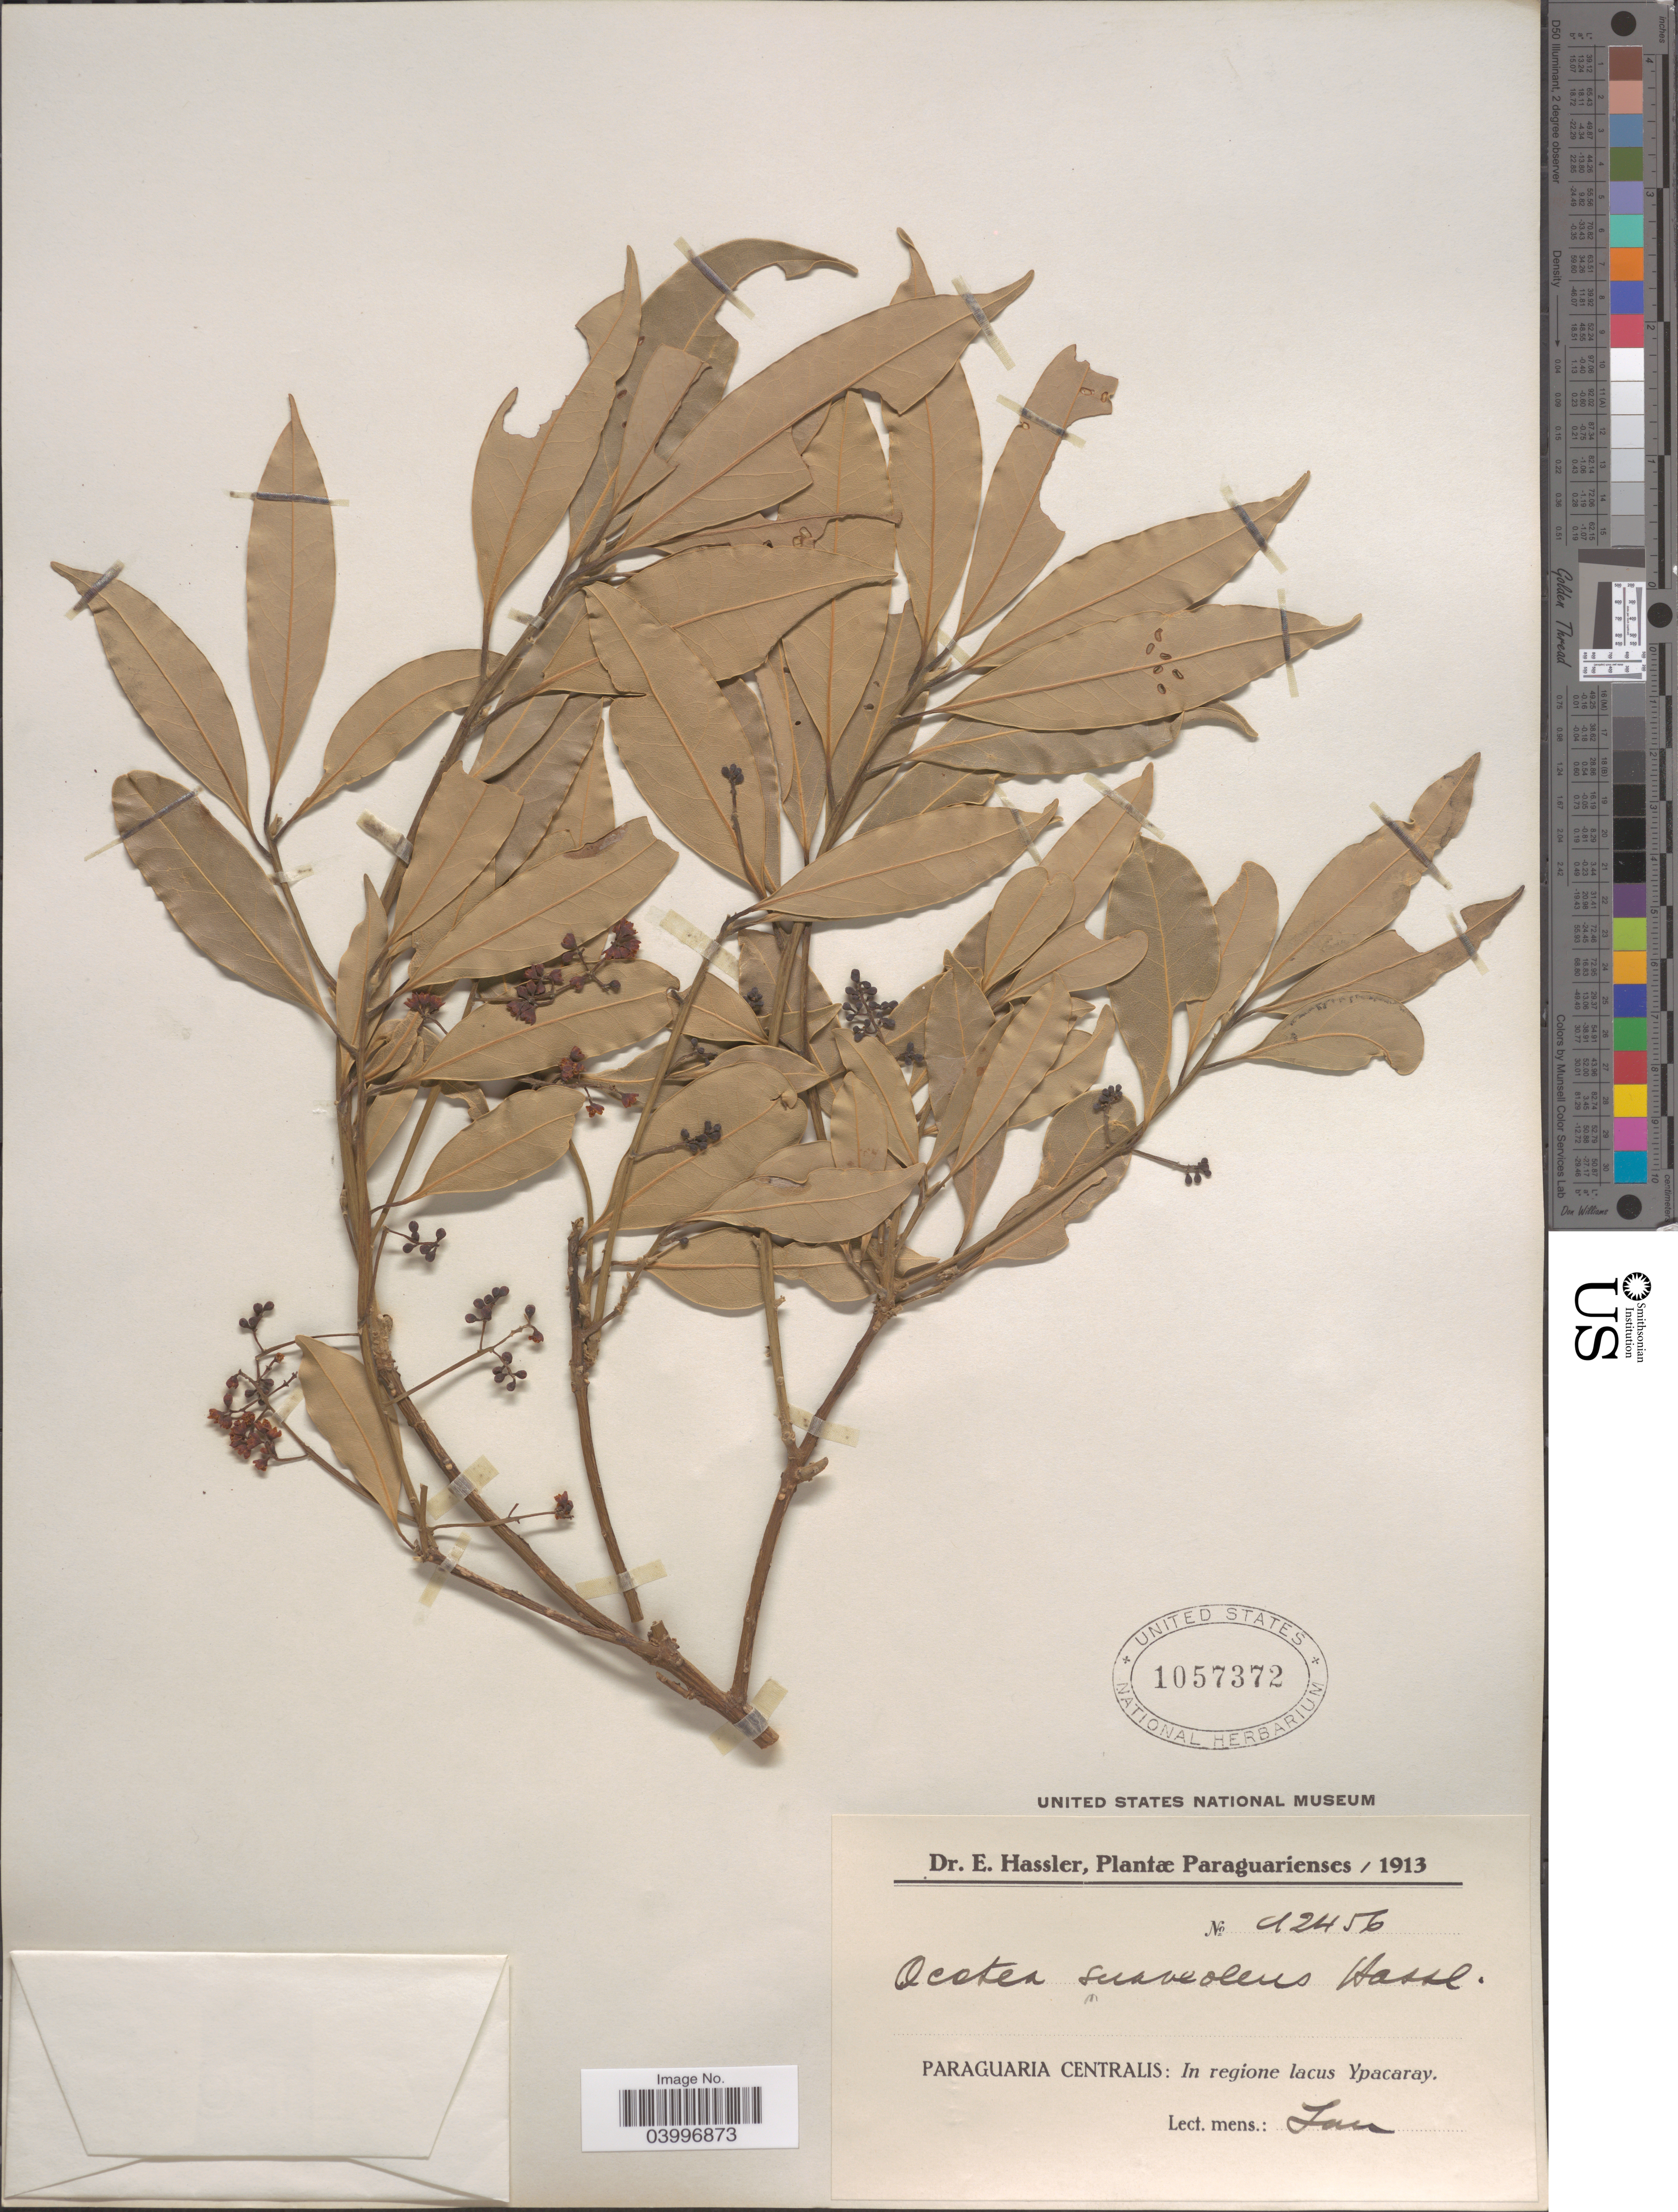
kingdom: Plantae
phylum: Tracheophyta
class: Magnoliopsida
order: Laurales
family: Lauraceae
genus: Ocotea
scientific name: Ocotea suaveolens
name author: (Meisn.) Benth. & Hook. f. ex Hieron.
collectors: E. Hassler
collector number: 12456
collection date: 1913-01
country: Paraguay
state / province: Central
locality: In regione lacus Ypacaray.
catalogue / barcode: US 1057372